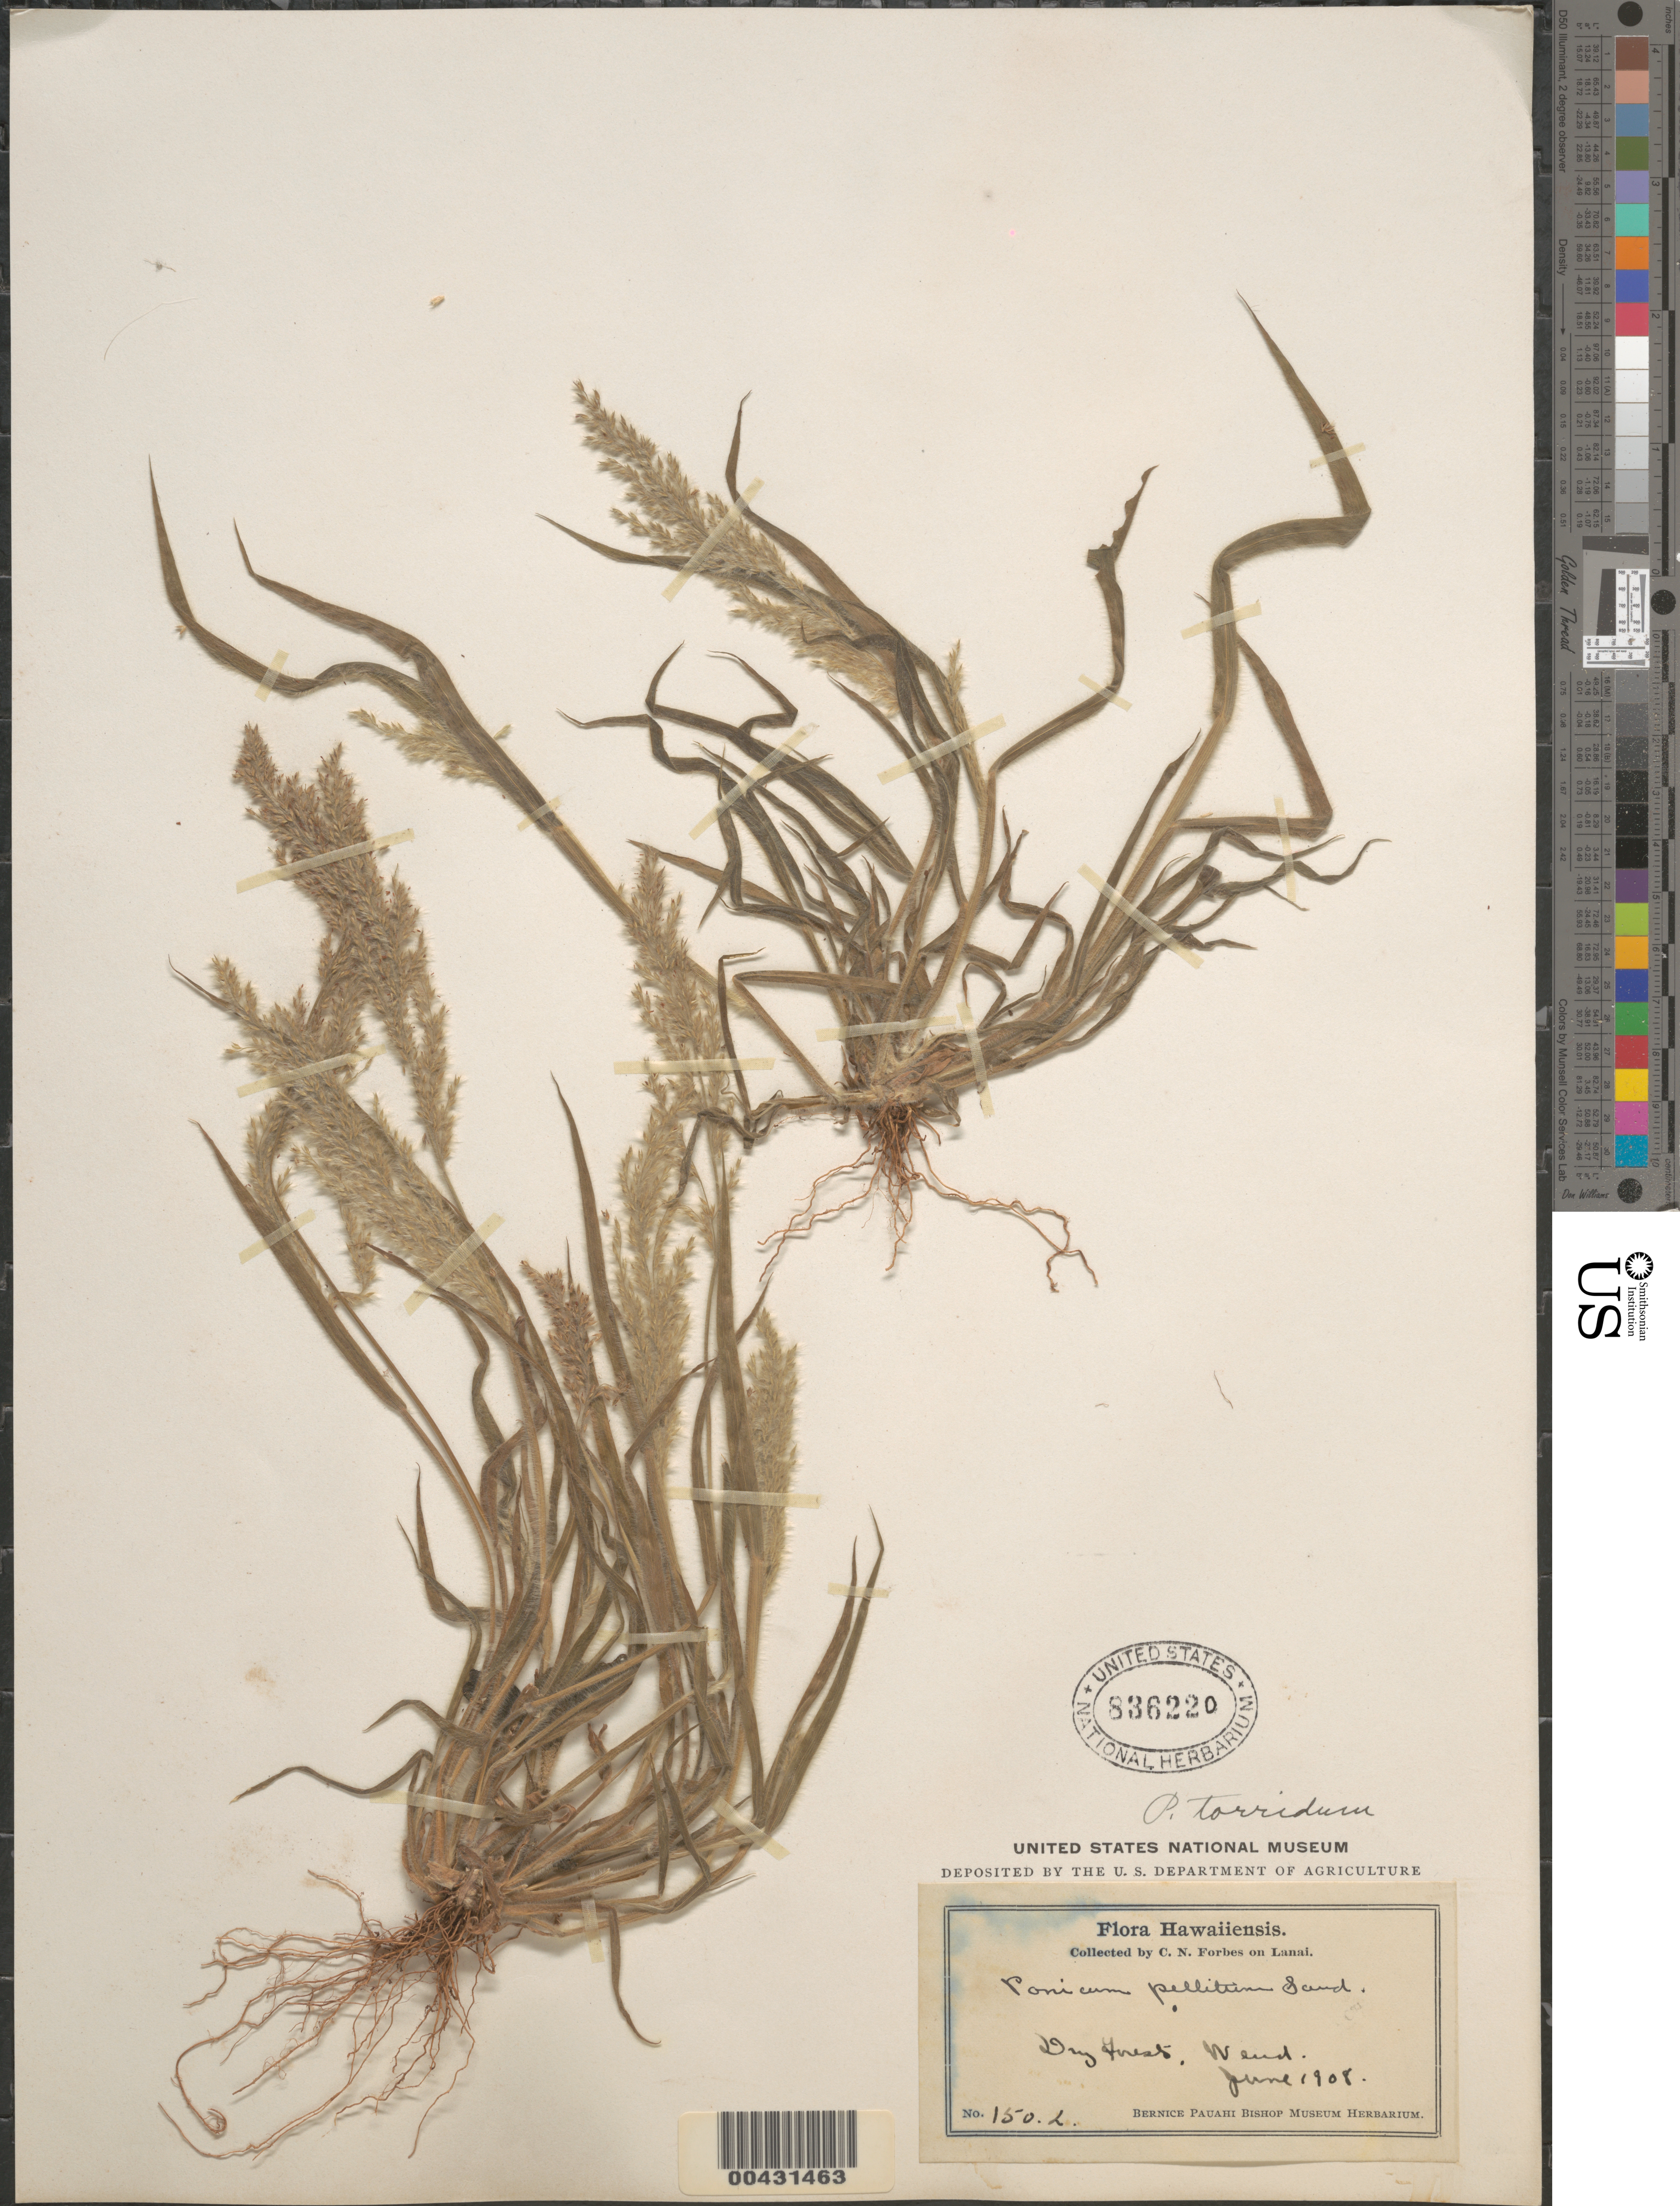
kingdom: Plantae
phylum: Tracheophyta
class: Liliopsida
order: Poales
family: Poaceae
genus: Panicum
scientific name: Panicum torridum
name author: Gaudich.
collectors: C. N. Forbes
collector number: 150.L.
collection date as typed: Jun 1908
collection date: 1908-06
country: United States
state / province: Hawaii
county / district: Maui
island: Lana'i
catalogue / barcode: US 836229